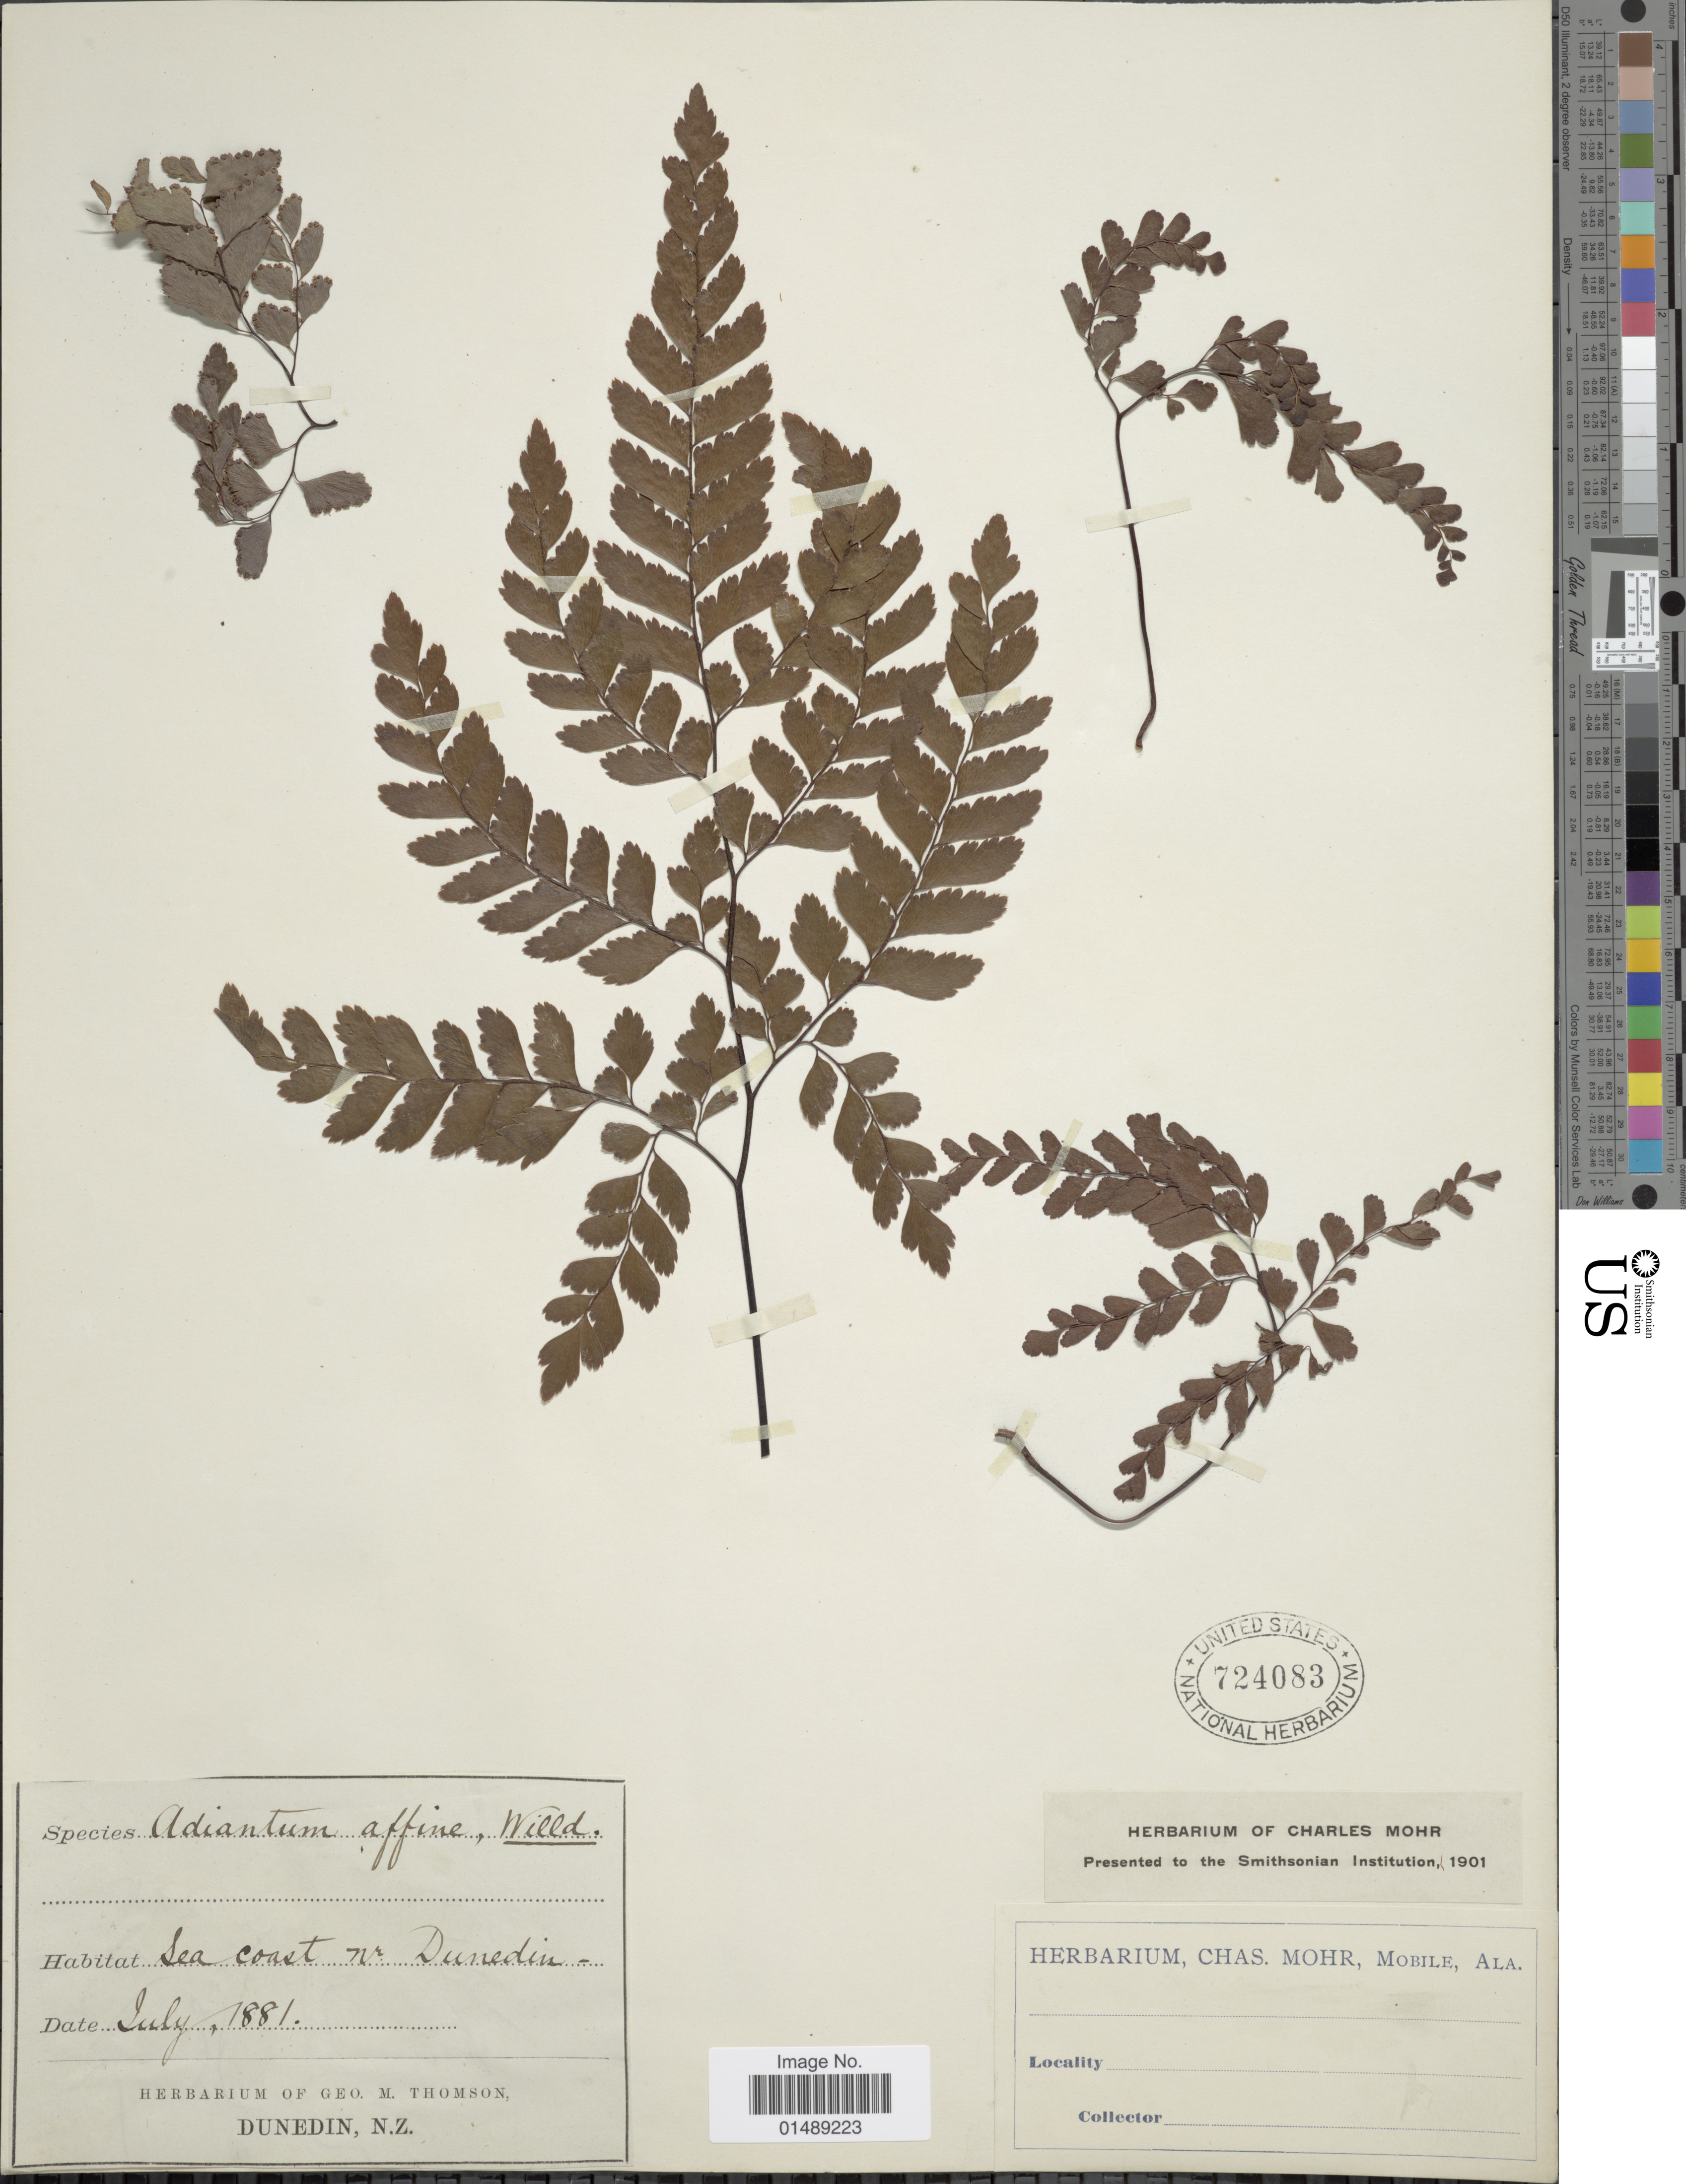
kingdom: Plantae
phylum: Tracheophyta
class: Polypodiopsida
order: Polypodiales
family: Pteridaceae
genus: Adiantum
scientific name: Adiantum affine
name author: Willd.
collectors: ex herb. Geo. M. Thomson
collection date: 1881-07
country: New Zealand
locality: Sea coast nr Dunedin, New Zealand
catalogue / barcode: US 724083